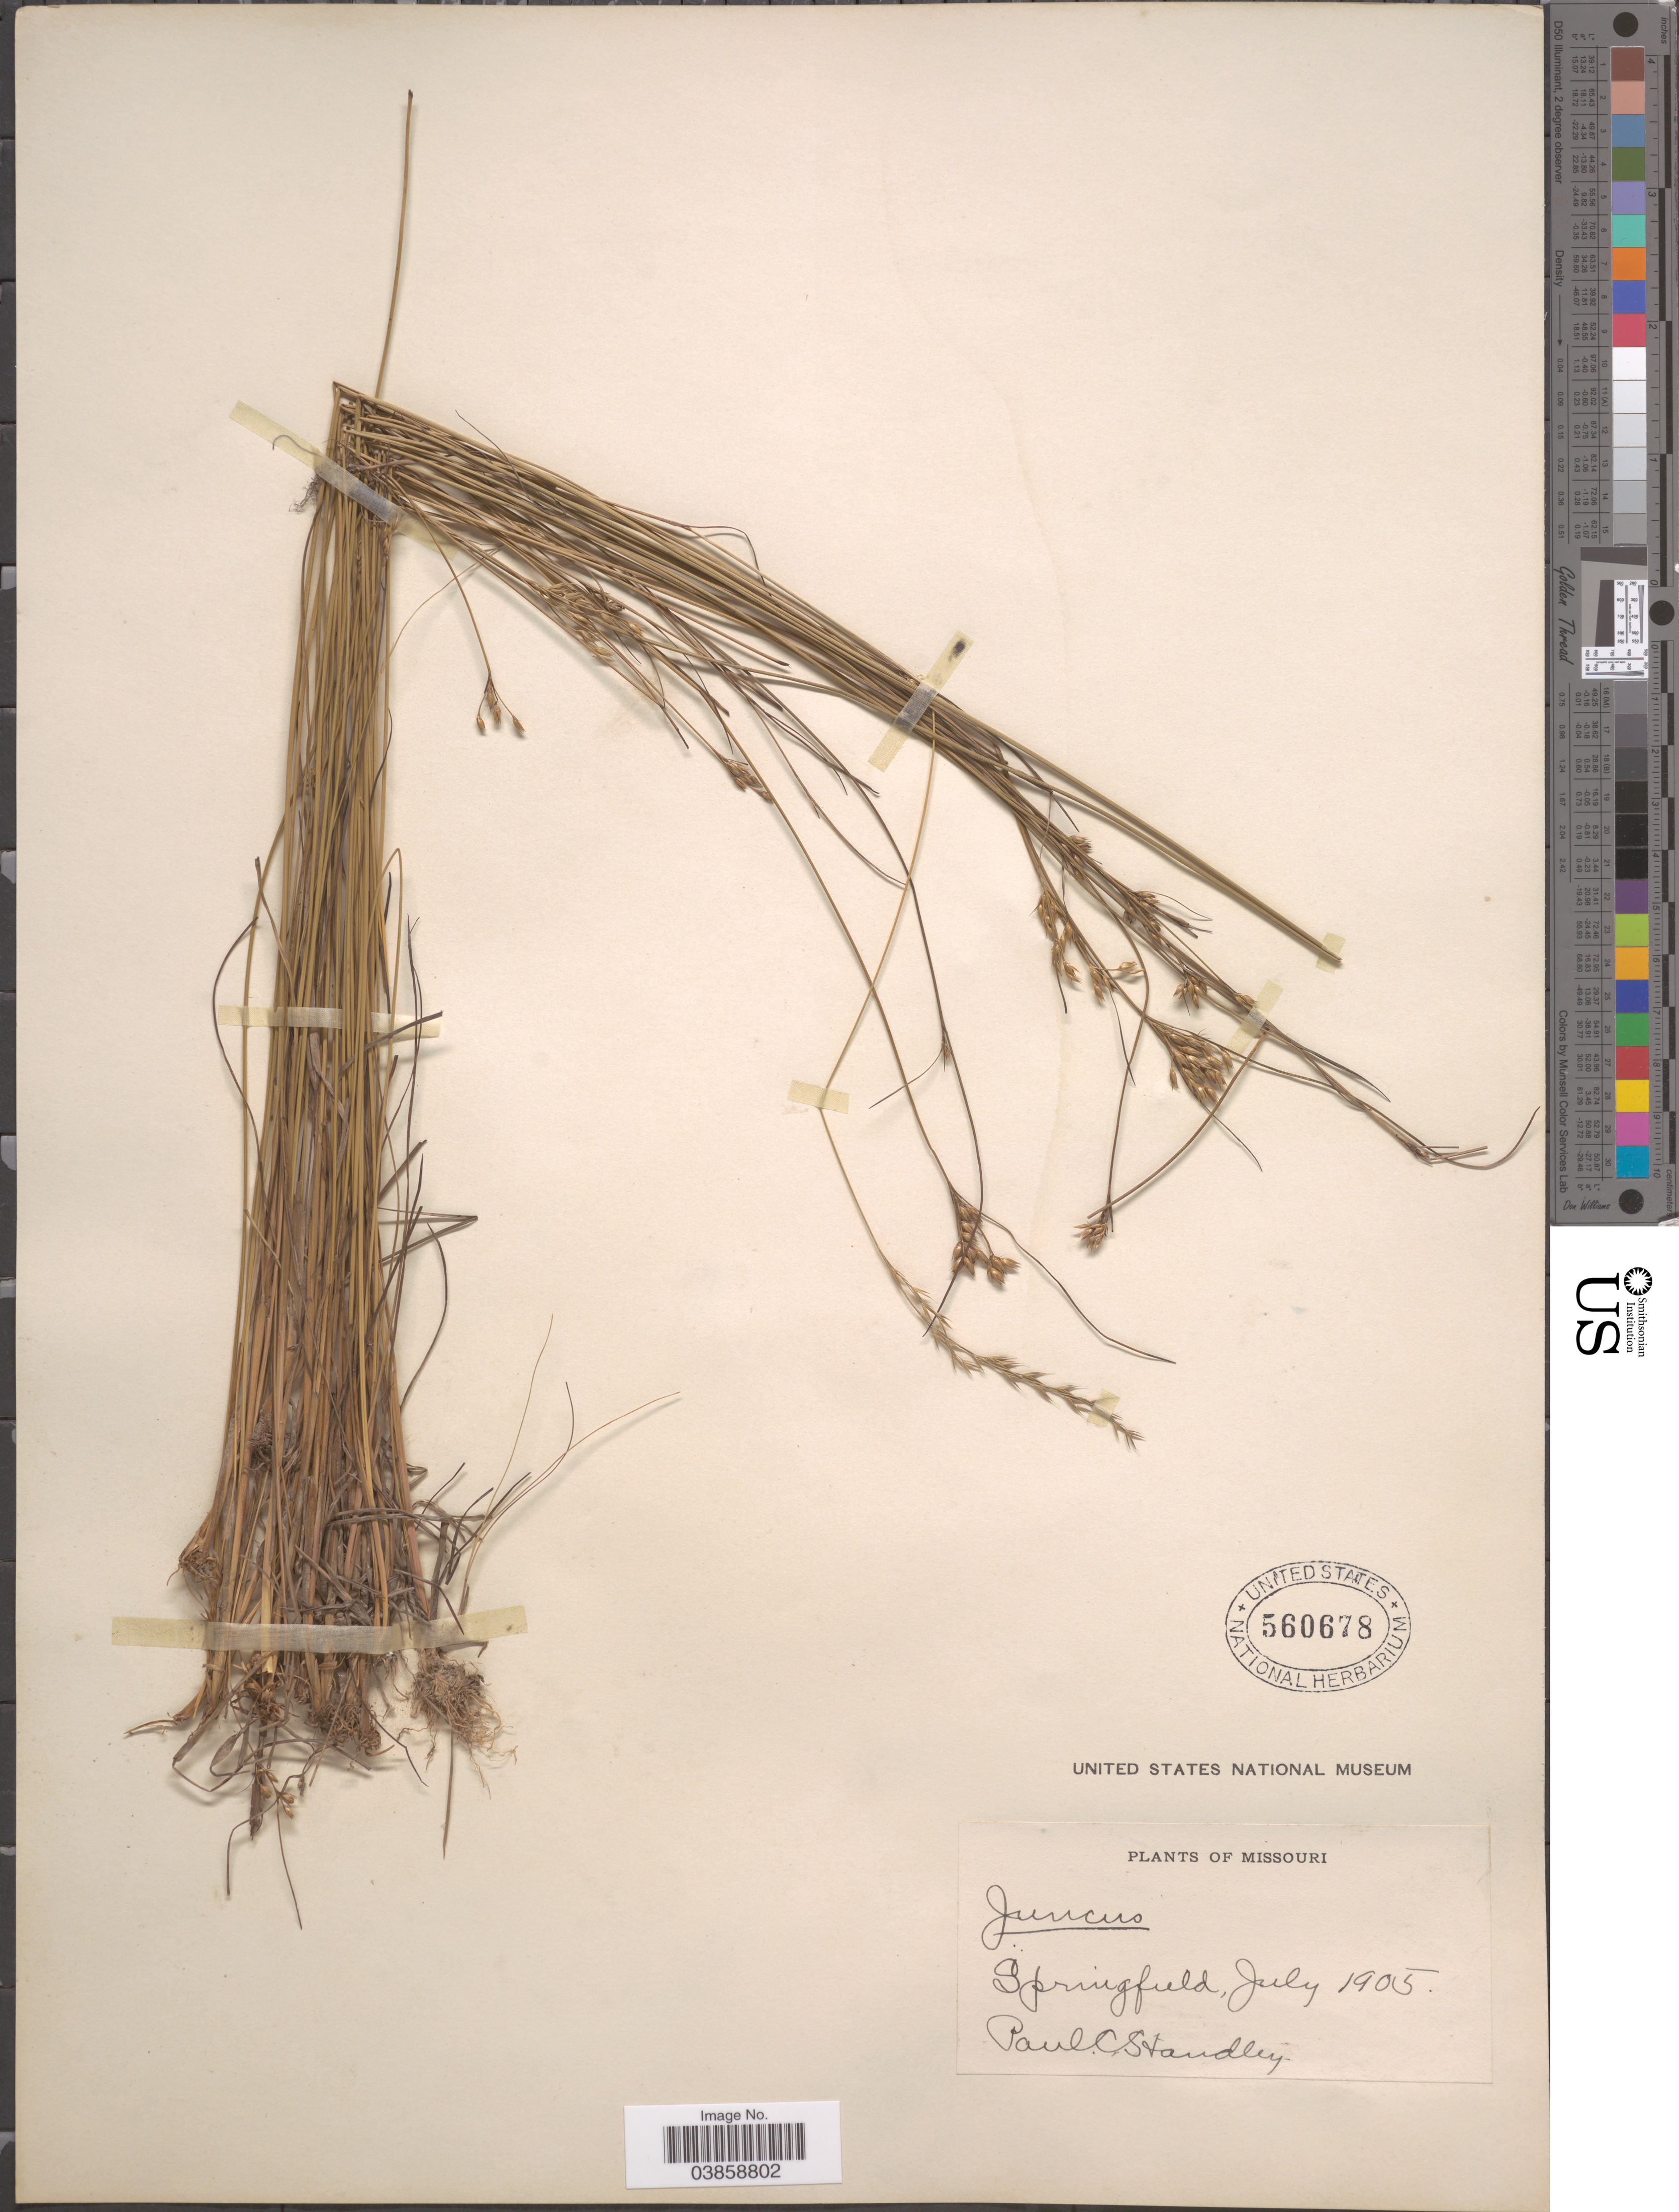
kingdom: Plantae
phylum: Tracheophyta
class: Liliopsida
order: Poales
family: Juncaceae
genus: Juncus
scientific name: Juncus sp.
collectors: P. C. Standley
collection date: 1905-07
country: United States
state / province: Missouri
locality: Springfield.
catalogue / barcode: US 560678